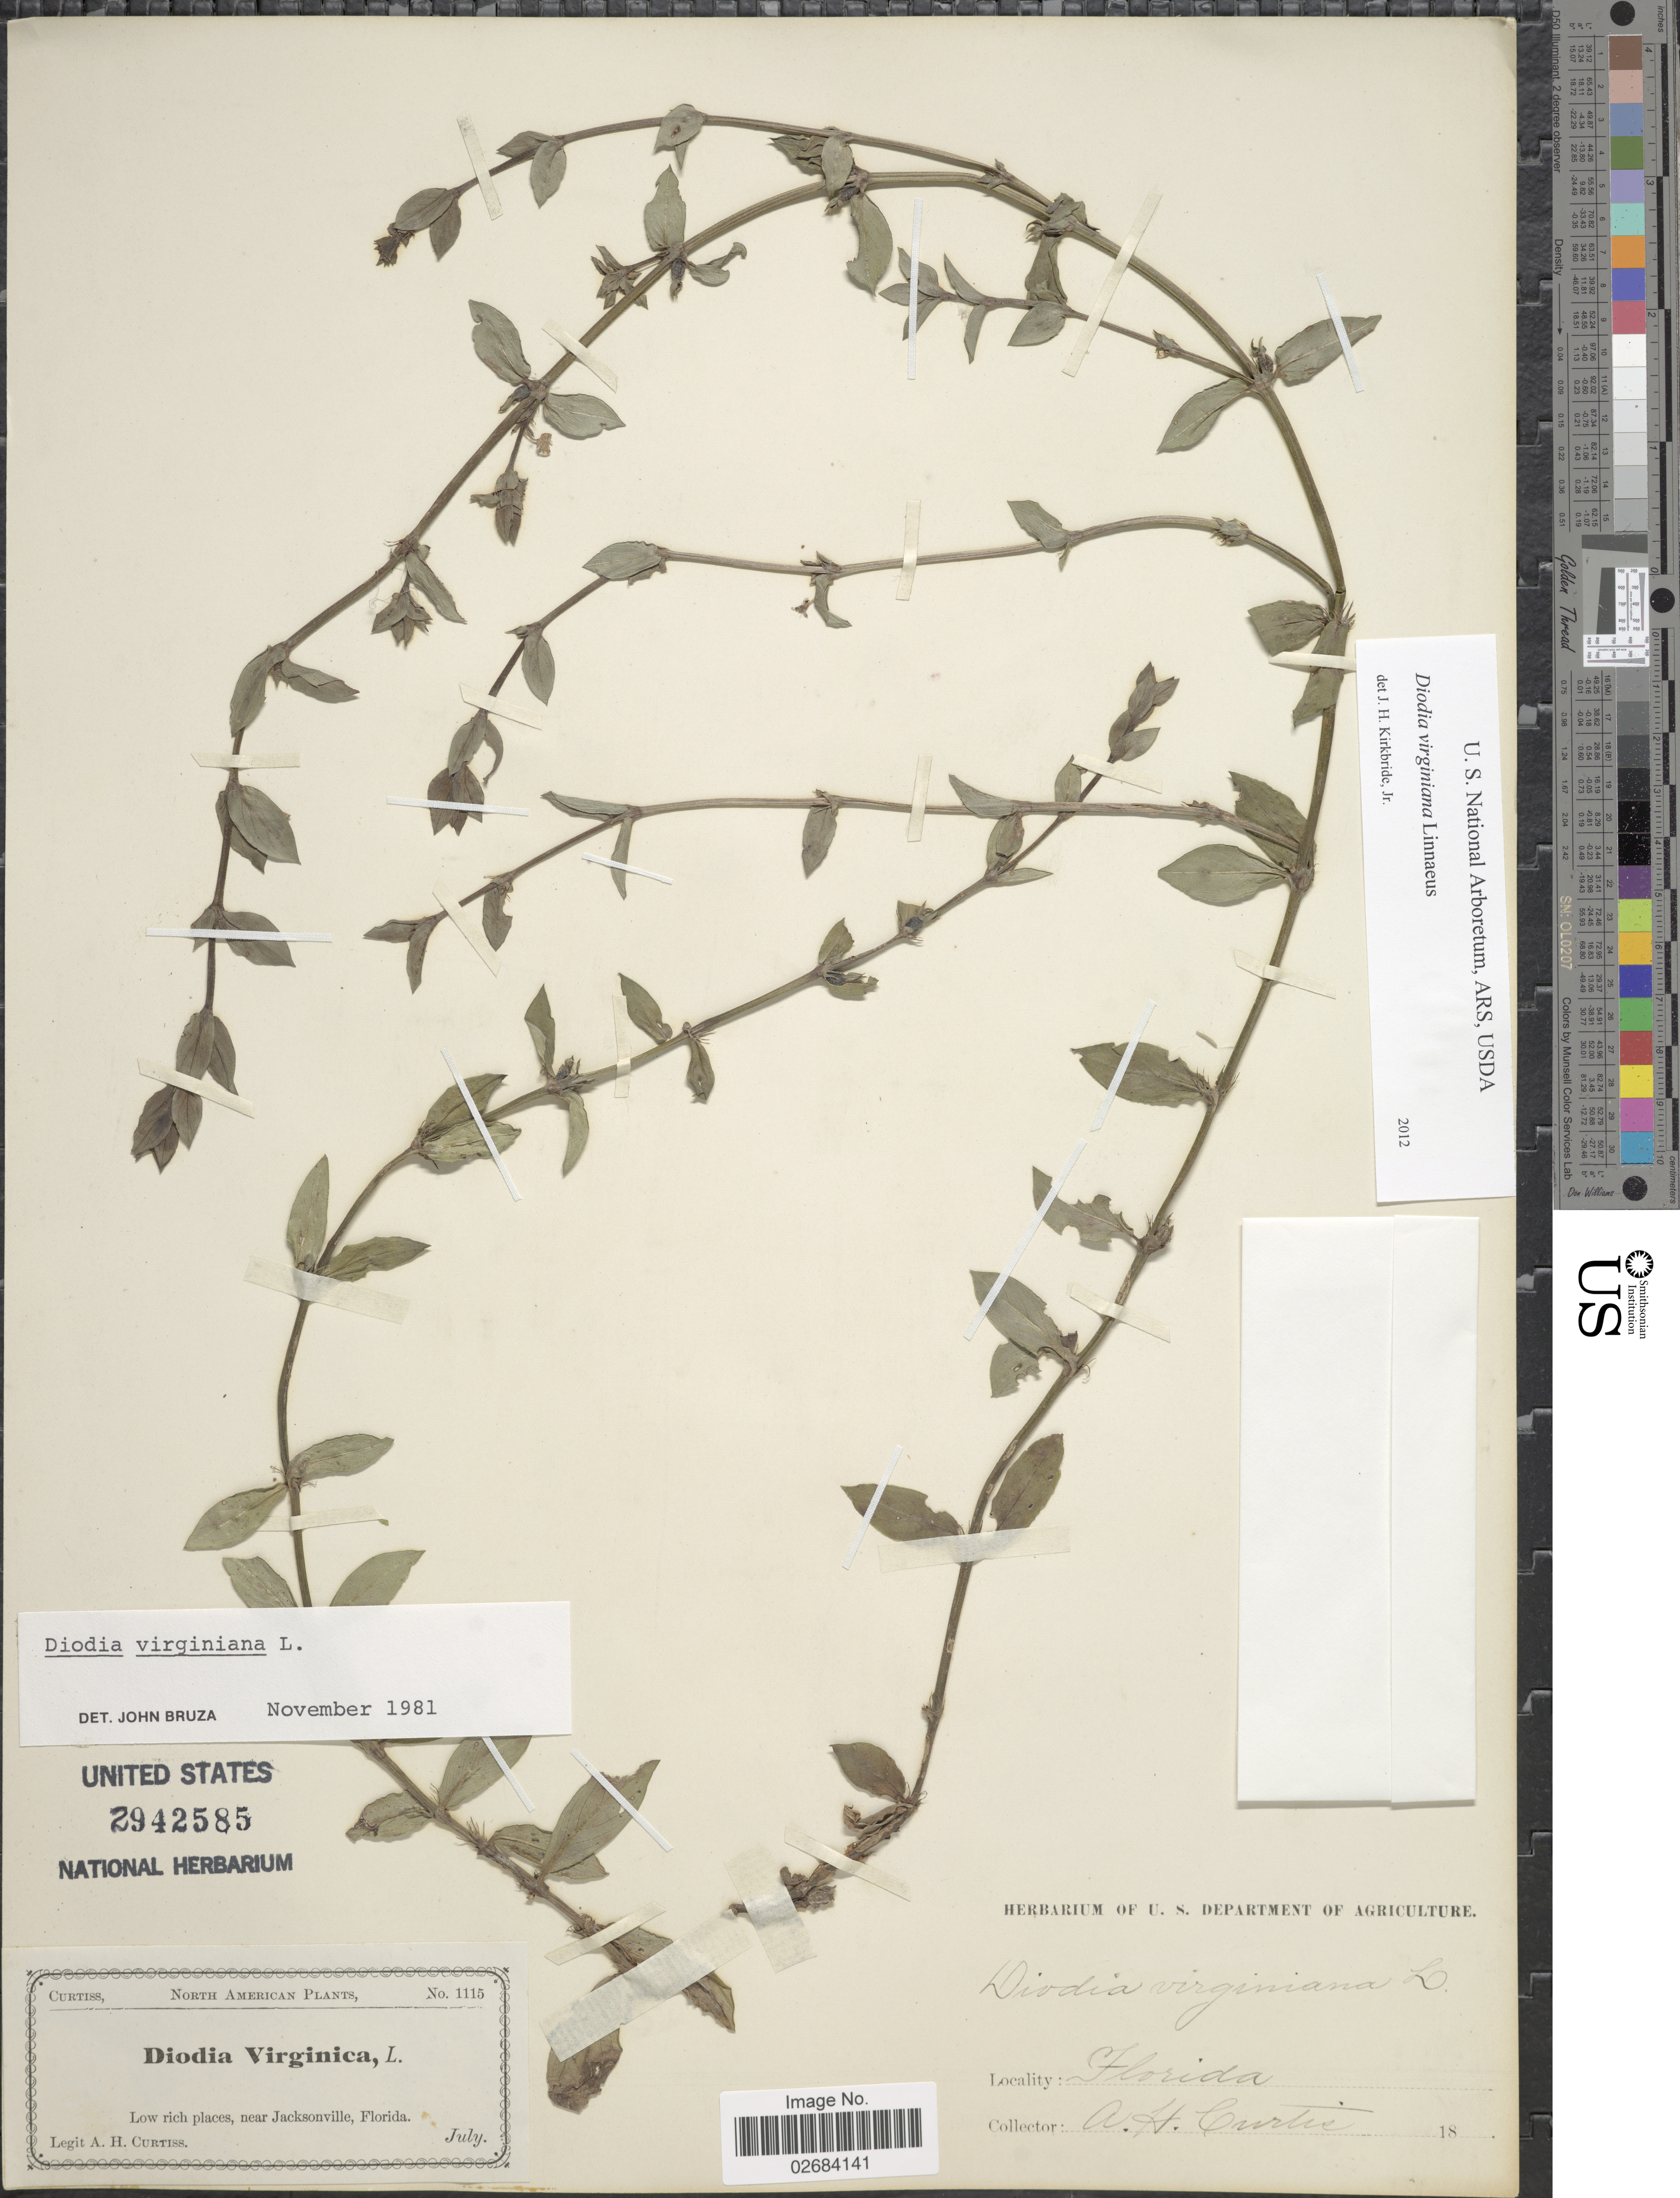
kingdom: Plantae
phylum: Tracheophyta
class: Magnoliopsida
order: Gentianales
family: Rubiaceae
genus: Diodia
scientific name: Diodia virginiana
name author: L.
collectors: A. H. Curtiss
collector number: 1115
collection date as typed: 18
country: United States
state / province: Florida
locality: Low rich places, near Jacksonville.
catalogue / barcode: US 2942585